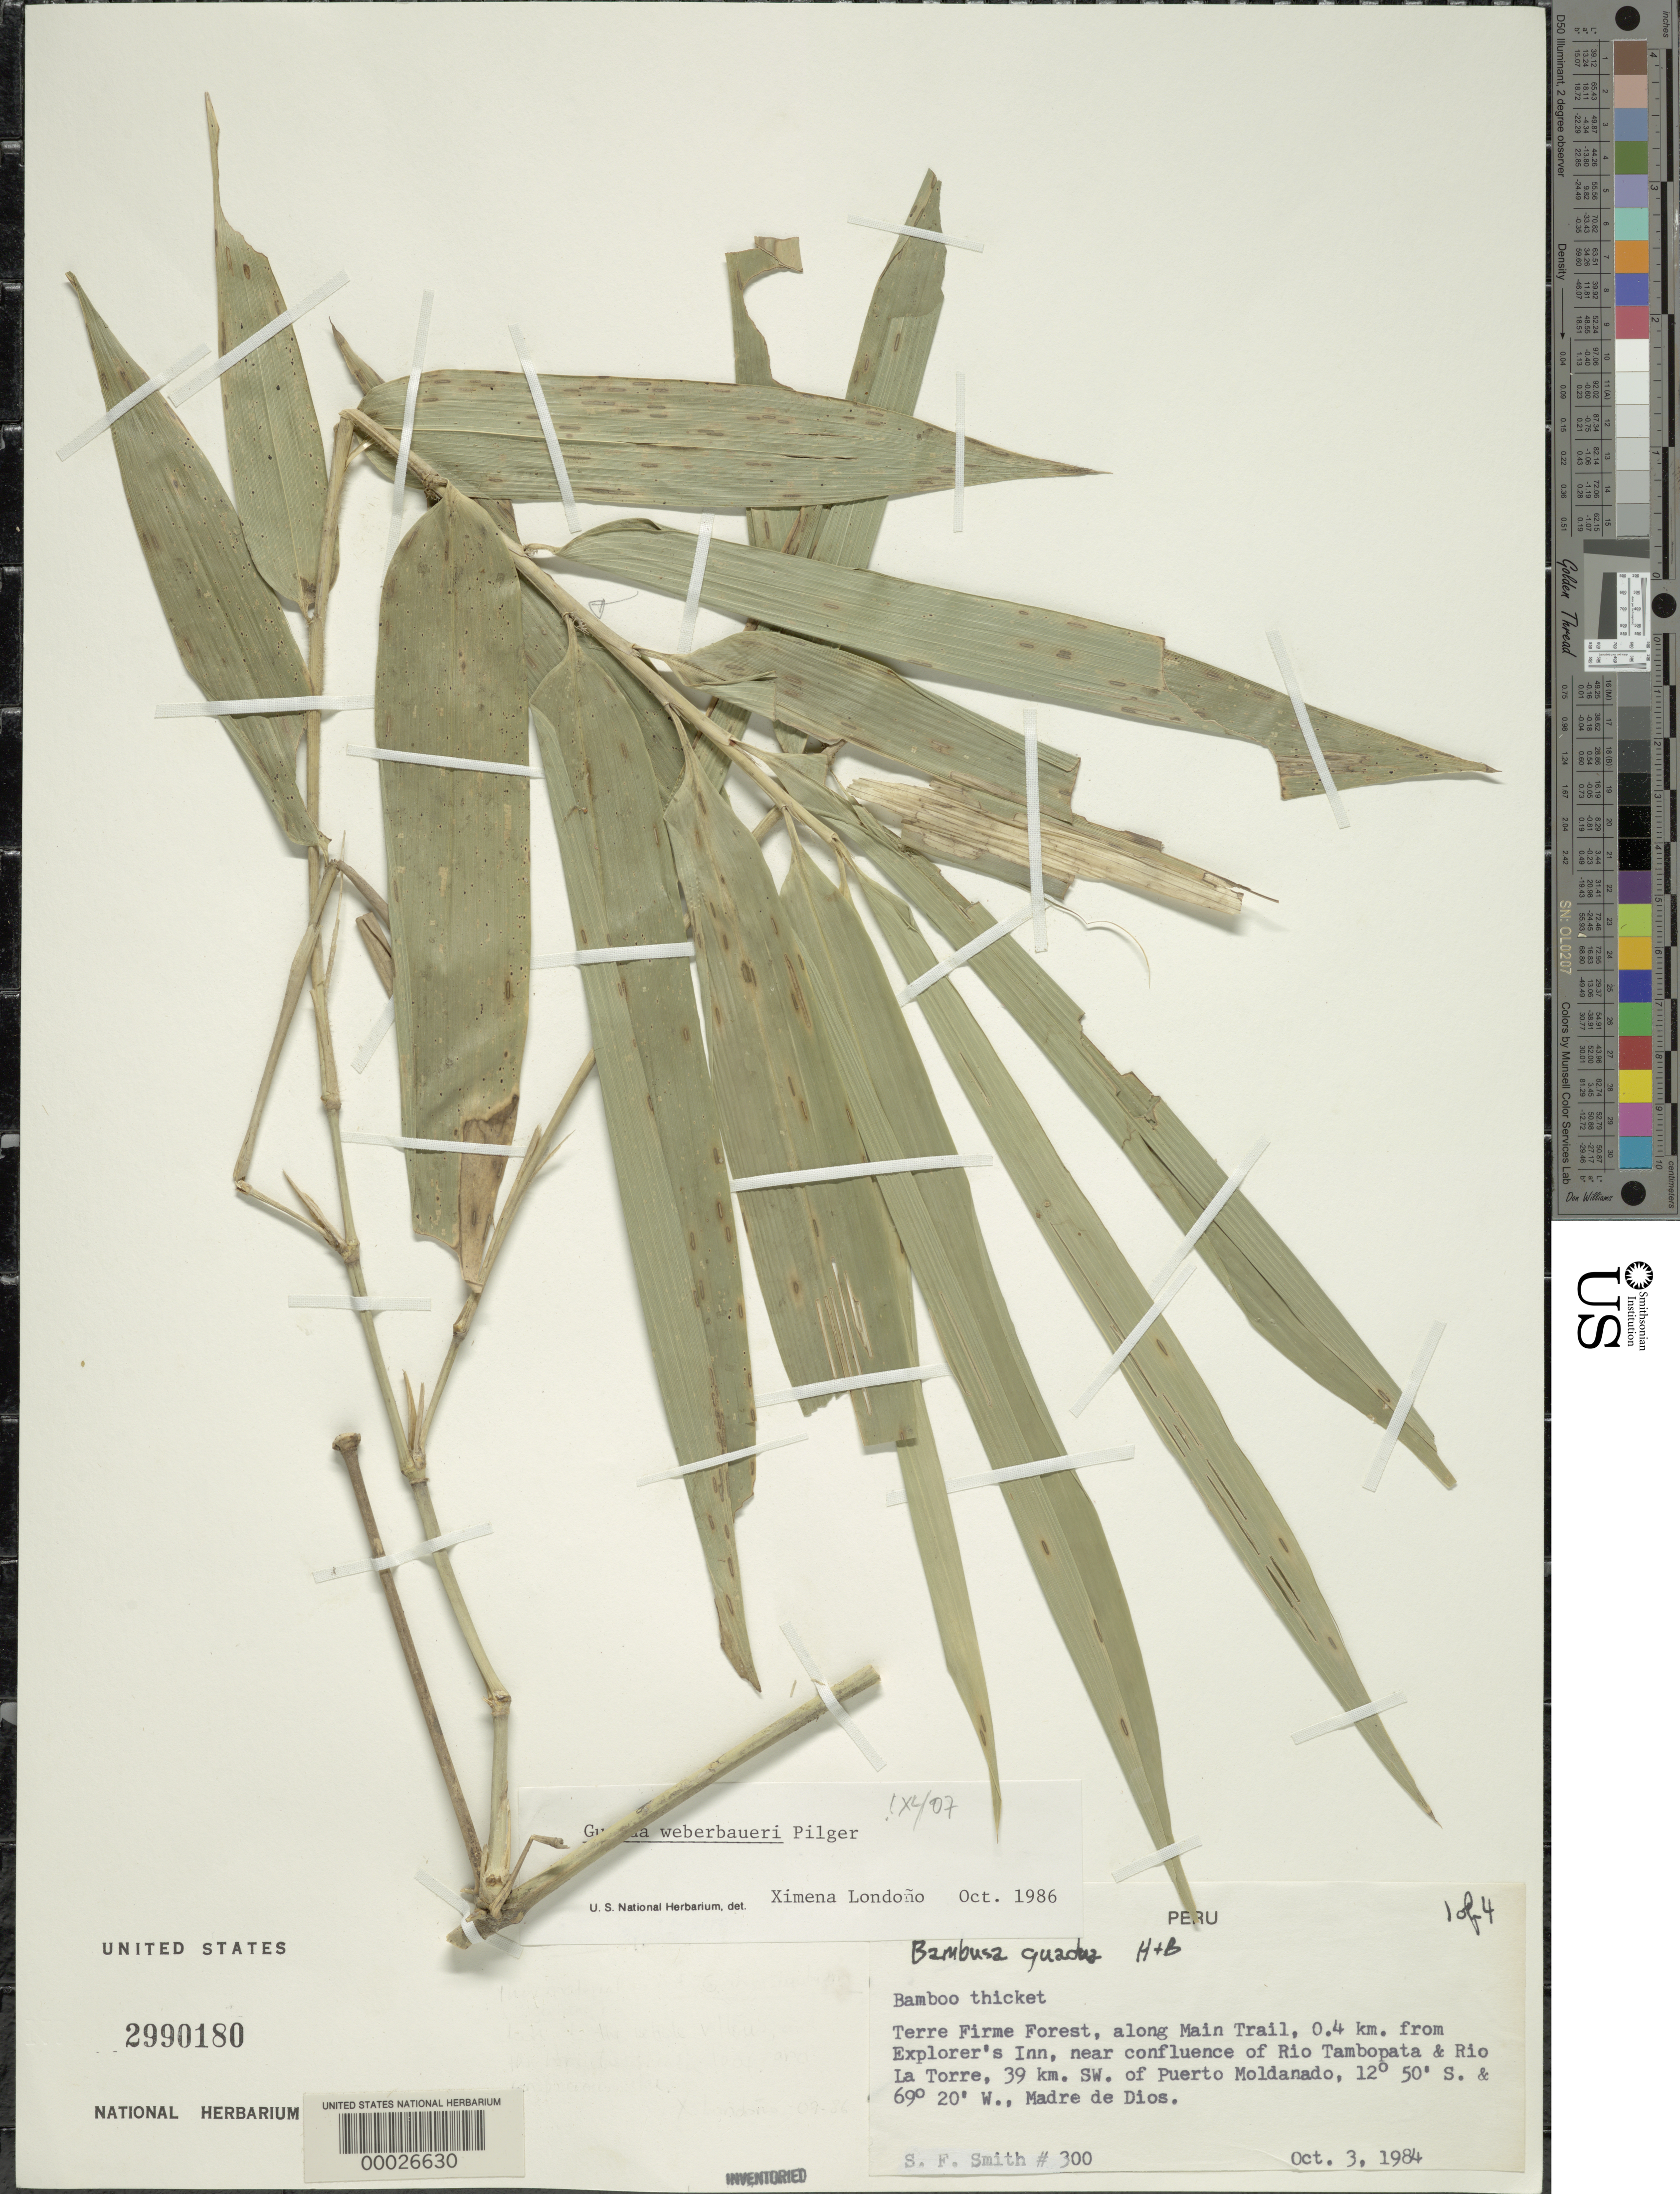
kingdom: Plantae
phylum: Tracheophyta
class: Liliopsida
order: Poales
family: Poaceae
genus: Guadua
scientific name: Guadua weberbaueri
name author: Pilg.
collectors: S.F. Smith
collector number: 300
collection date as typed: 03 Oct 1984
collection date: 1984-10-03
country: Peru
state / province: Madre de Dios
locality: Rio tambopata, rio la torre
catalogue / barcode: US 2990180